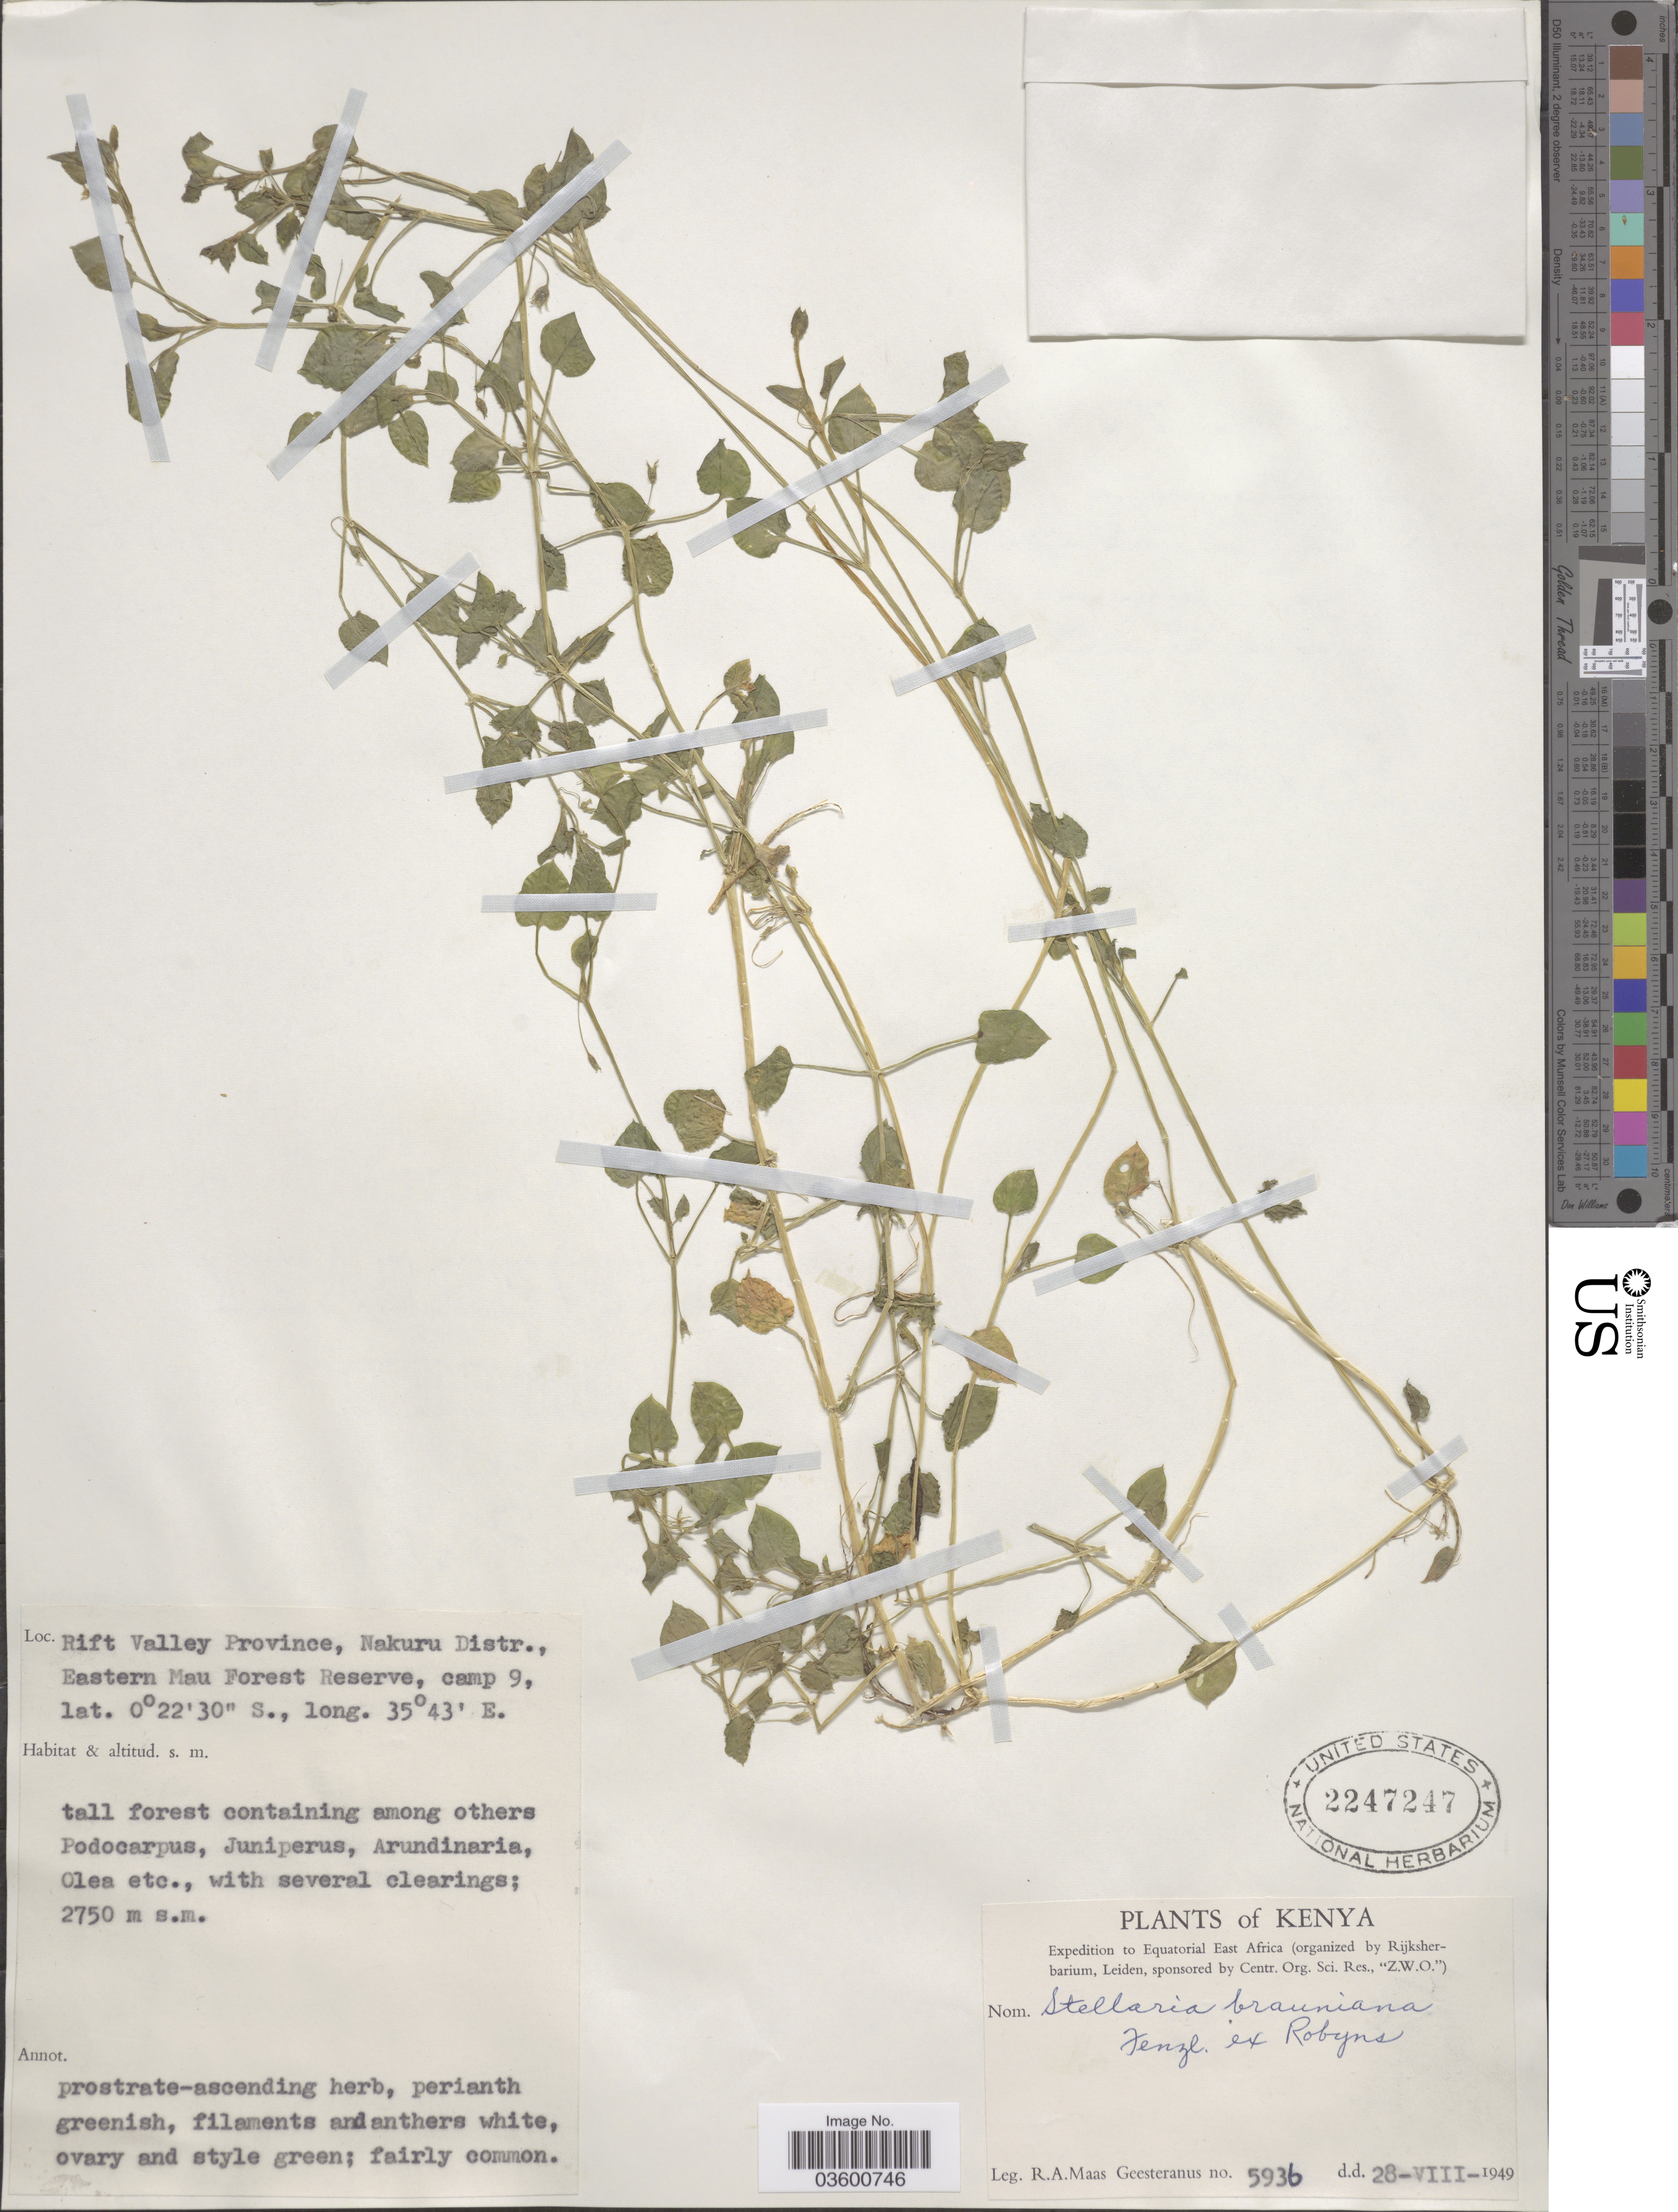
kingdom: Plantae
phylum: Tracheophyta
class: Magnoliopsida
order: Caryophyllales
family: Caryophyllaceae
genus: Stellaria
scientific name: Stellaria brauniana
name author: (Engl.) Robyns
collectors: R. A. Maas Geesteranus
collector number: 5936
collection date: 1949-08-28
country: Kenya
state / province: Nakuru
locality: Nakuru Distr., Eastern Mau Forest Reserve, camp 9.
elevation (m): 2750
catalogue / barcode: US 2247247